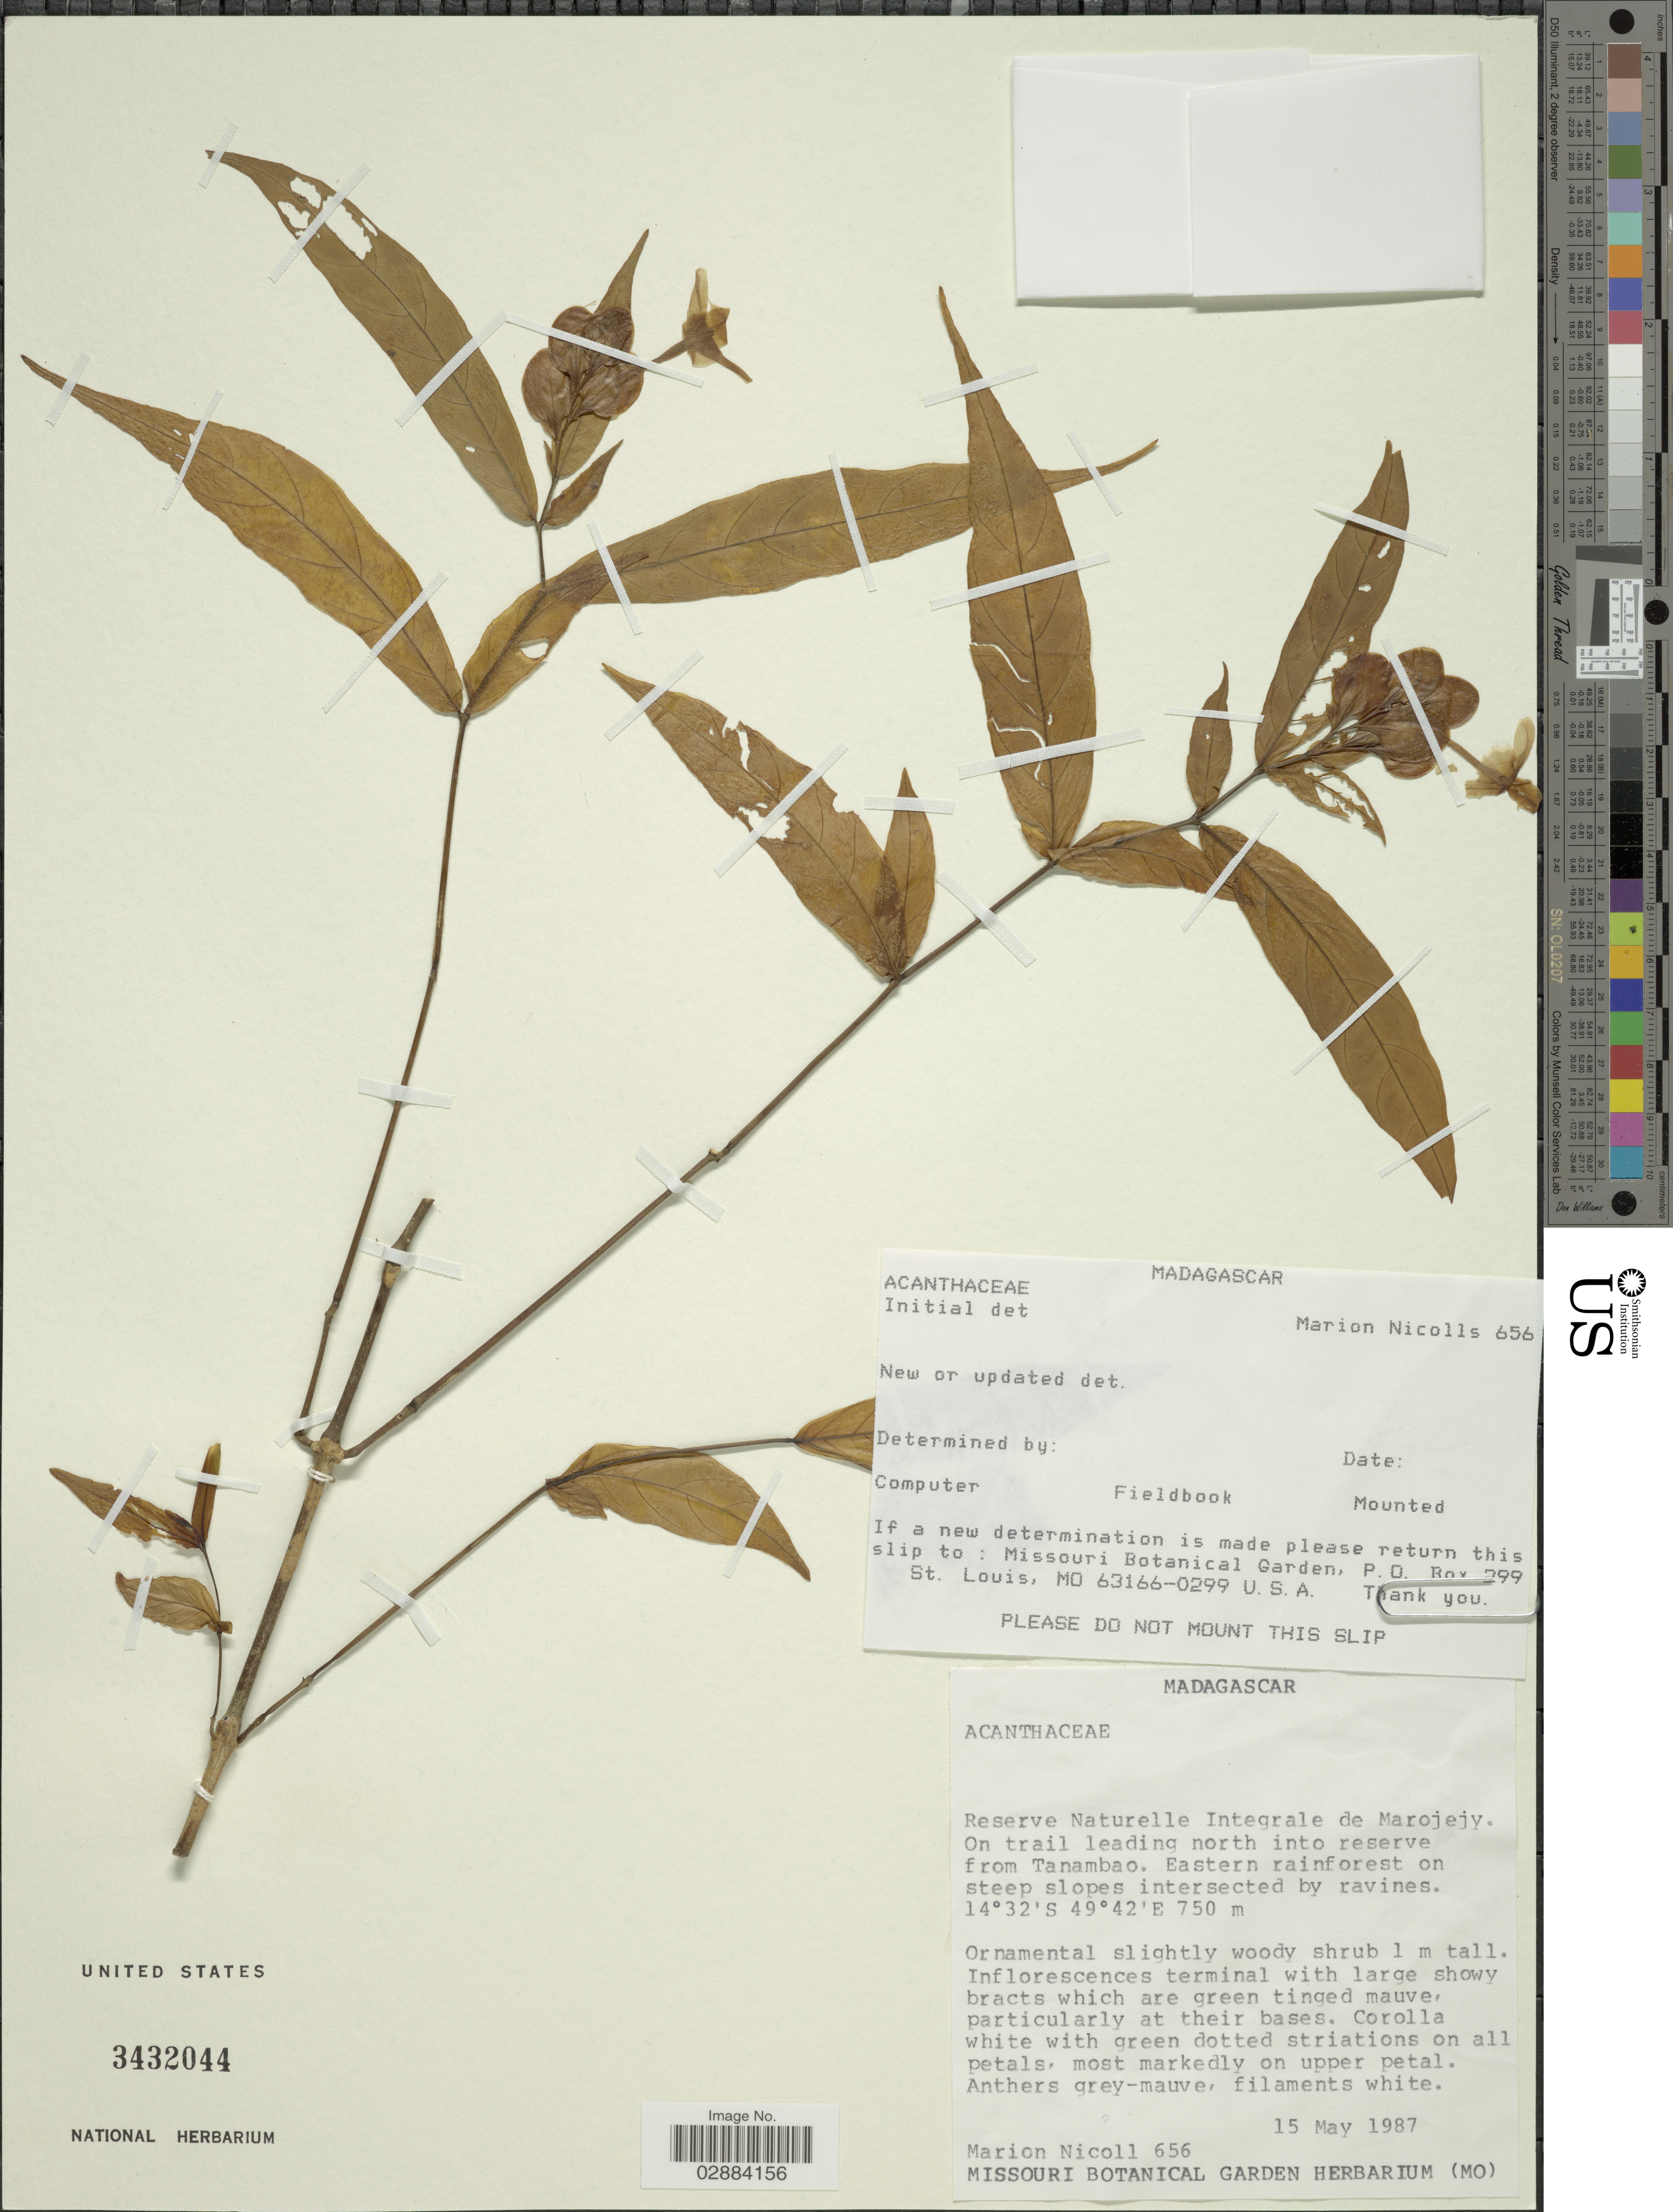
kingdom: Plantae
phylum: Tracheophyta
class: Magnoliopsida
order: Lamiales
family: Acanthaceae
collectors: M. F. Nicoll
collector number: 656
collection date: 1987-05-15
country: Madagascar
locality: Reserve Naturelle Integrale de Marojejy. On trail leading north into reserve from Tanambao.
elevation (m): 750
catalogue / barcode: US 3432044